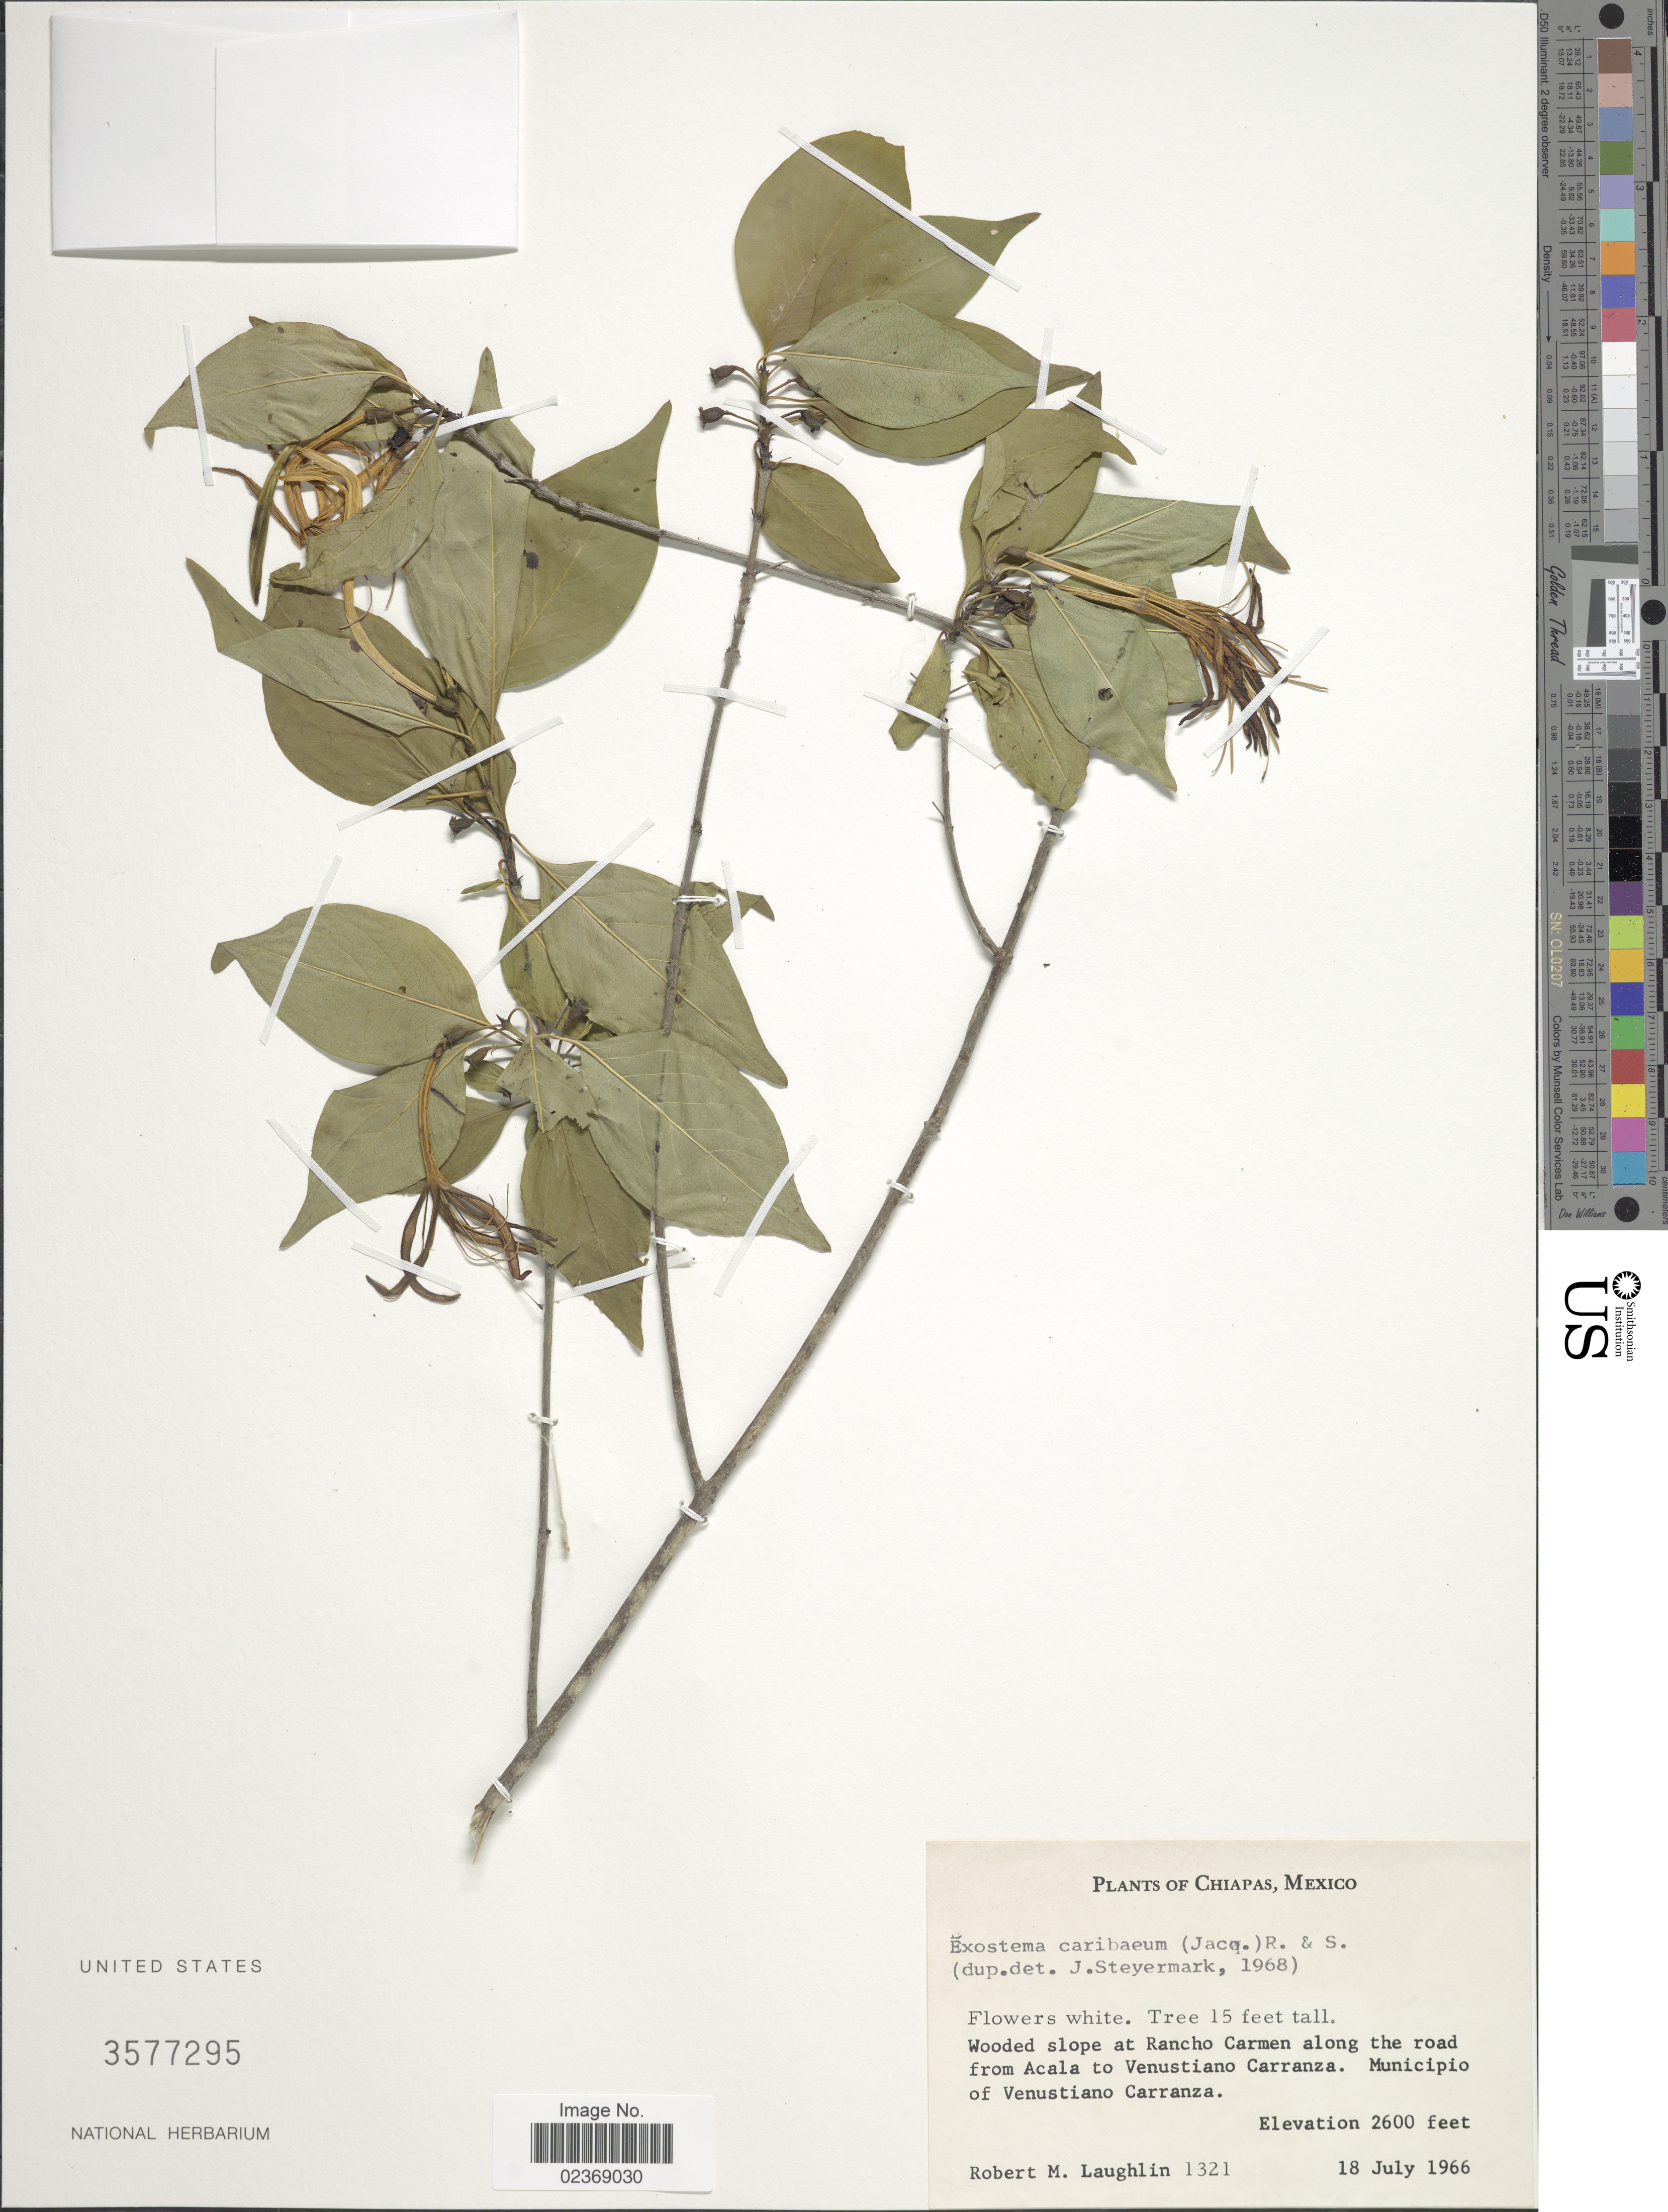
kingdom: Plantae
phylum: Tracheophyta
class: Magnoliopsida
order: Gentianales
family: Rubiaceae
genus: Exostema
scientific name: Exostema caribaeum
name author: (Jacq.) Roem. & Schult.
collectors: R. M. Laughlin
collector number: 1321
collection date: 1966-07-18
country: Mexico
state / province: Chiapas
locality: Wooded slope at Rancho Carmen along the road from Acala to Venustiano Carranza. Municipio of Venustiano Carranza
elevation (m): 792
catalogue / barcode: US 3577295